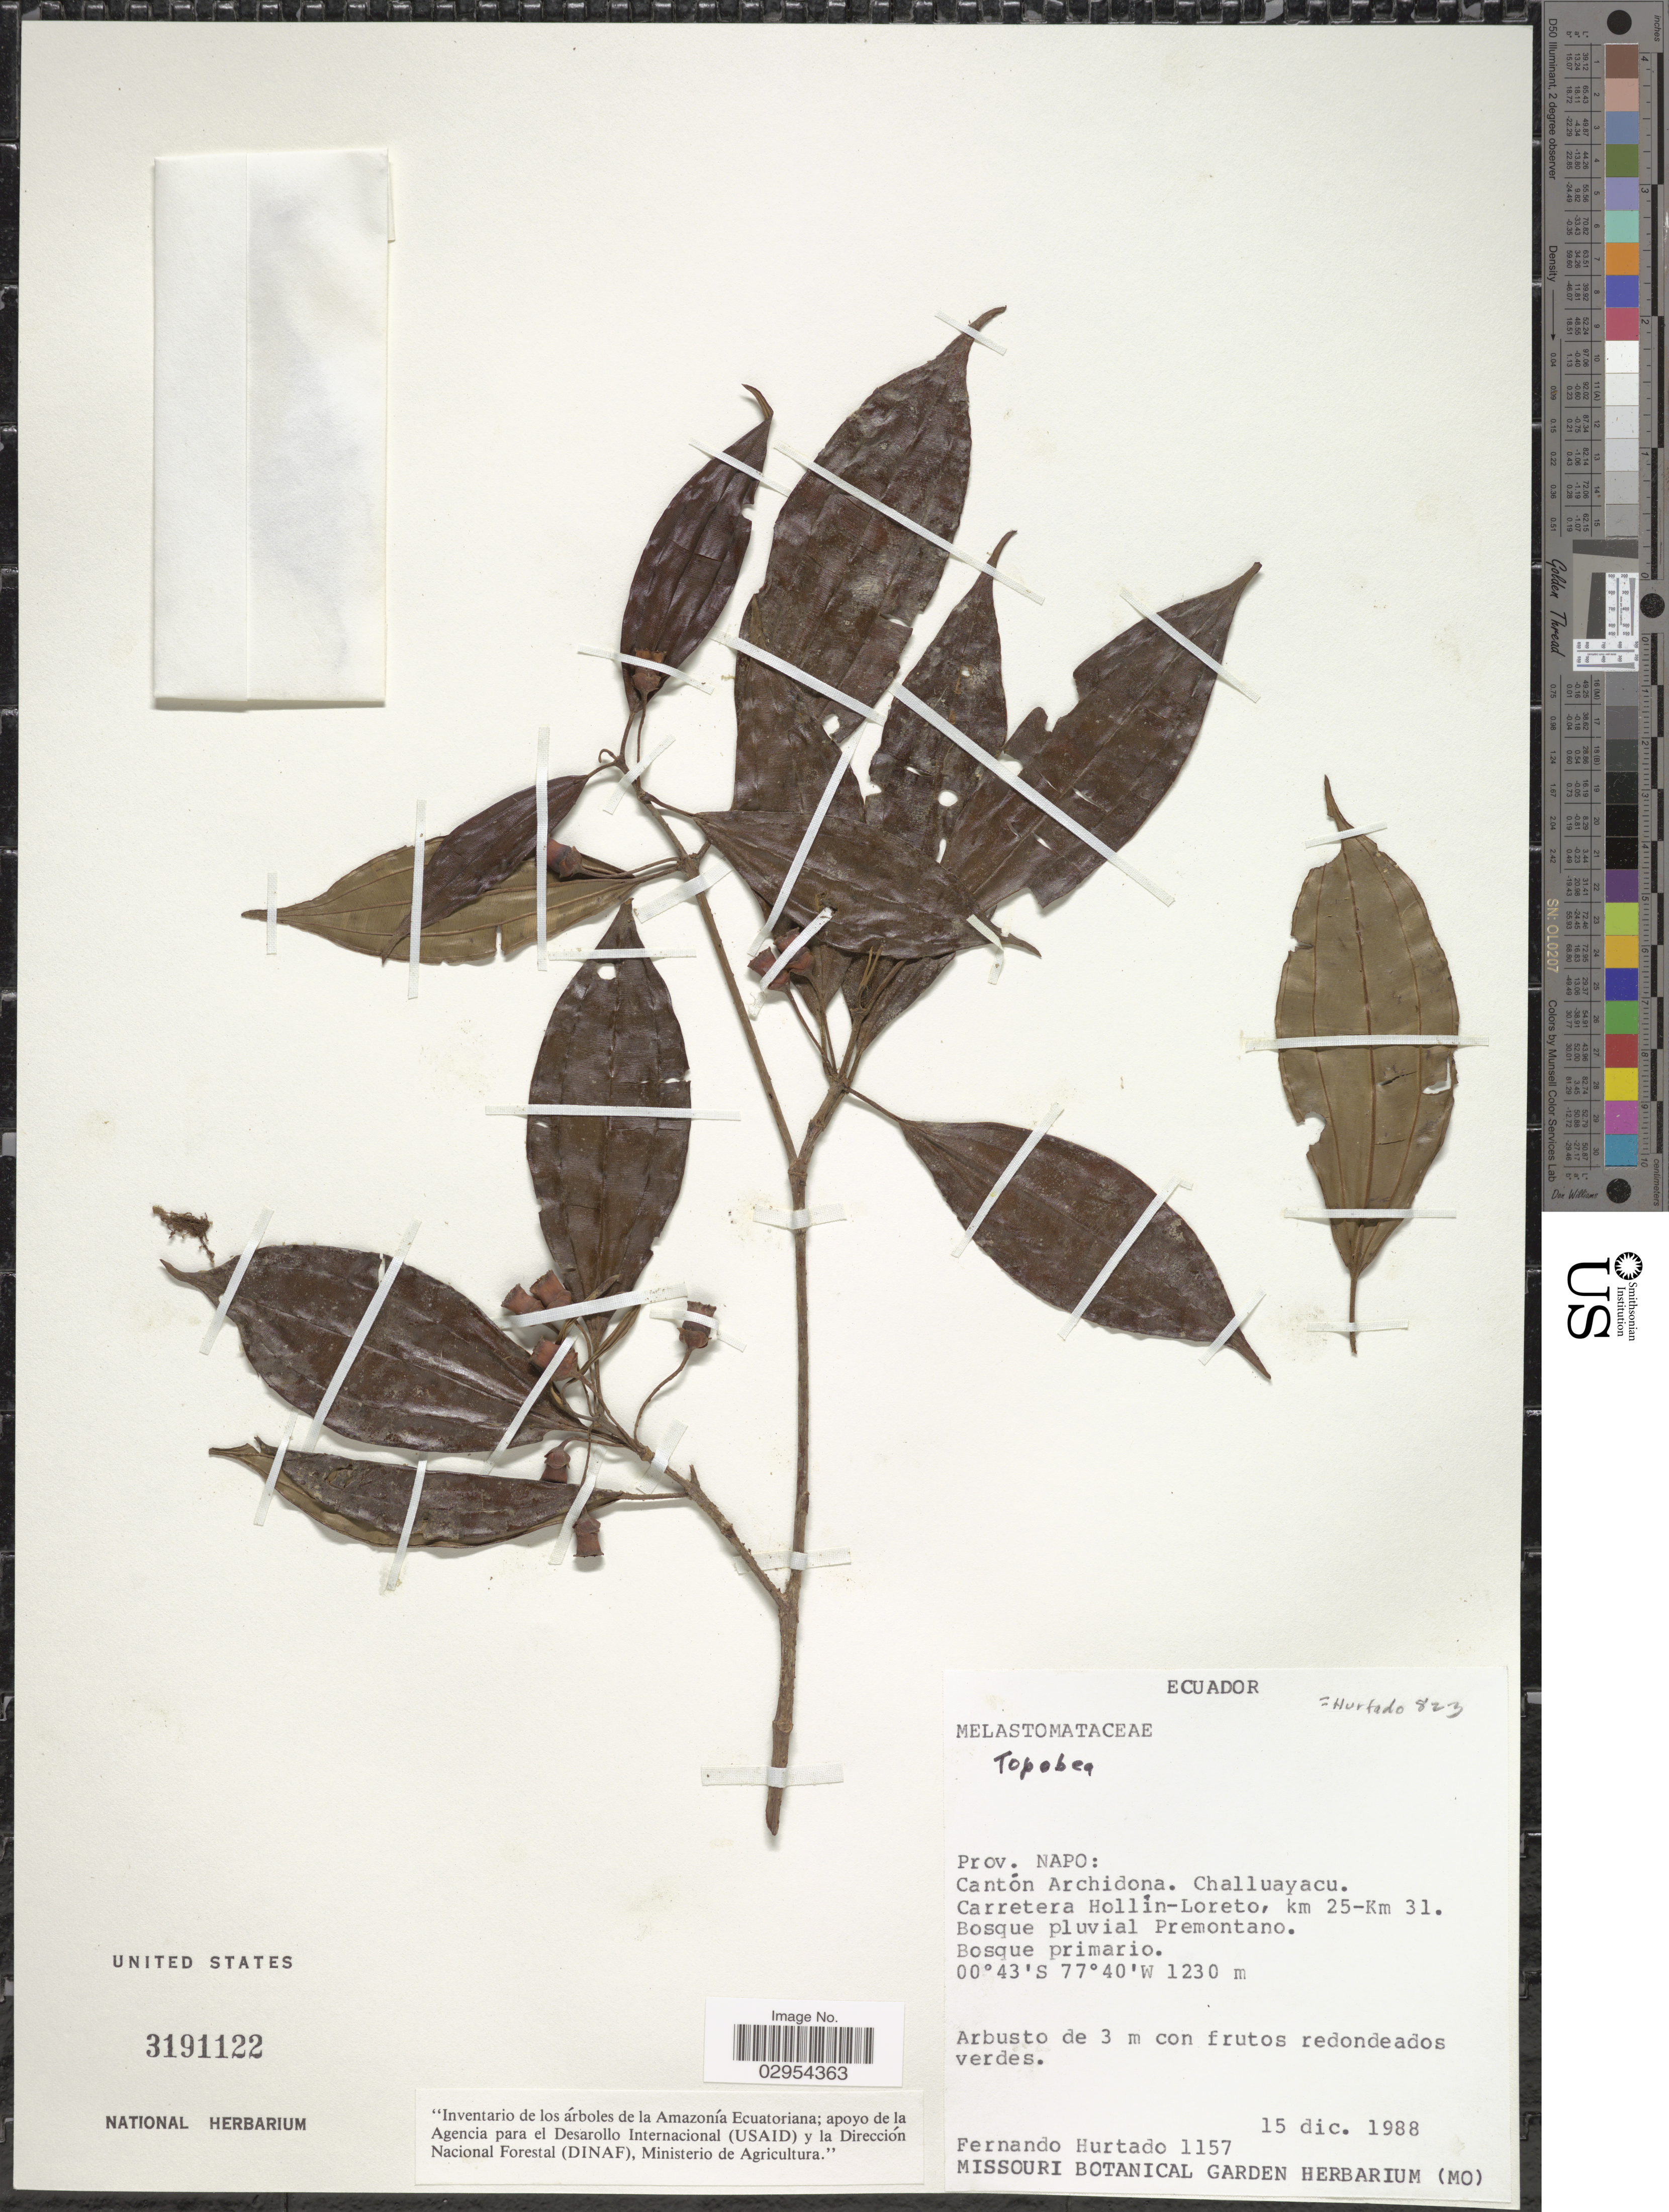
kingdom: Plantae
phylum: Tracheophyta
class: Magnoliopsida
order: Myrtales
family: Melastomataceae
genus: Topobea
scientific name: Topobea sp.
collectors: F. Hurtado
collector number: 1157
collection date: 1988-12-15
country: Ecuador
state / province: Napo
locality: Cantón Archidona. Challuayacu. Carretera Hollín-Loreto, km 25- Km 31.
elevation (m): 1230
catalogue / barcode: US 3191122